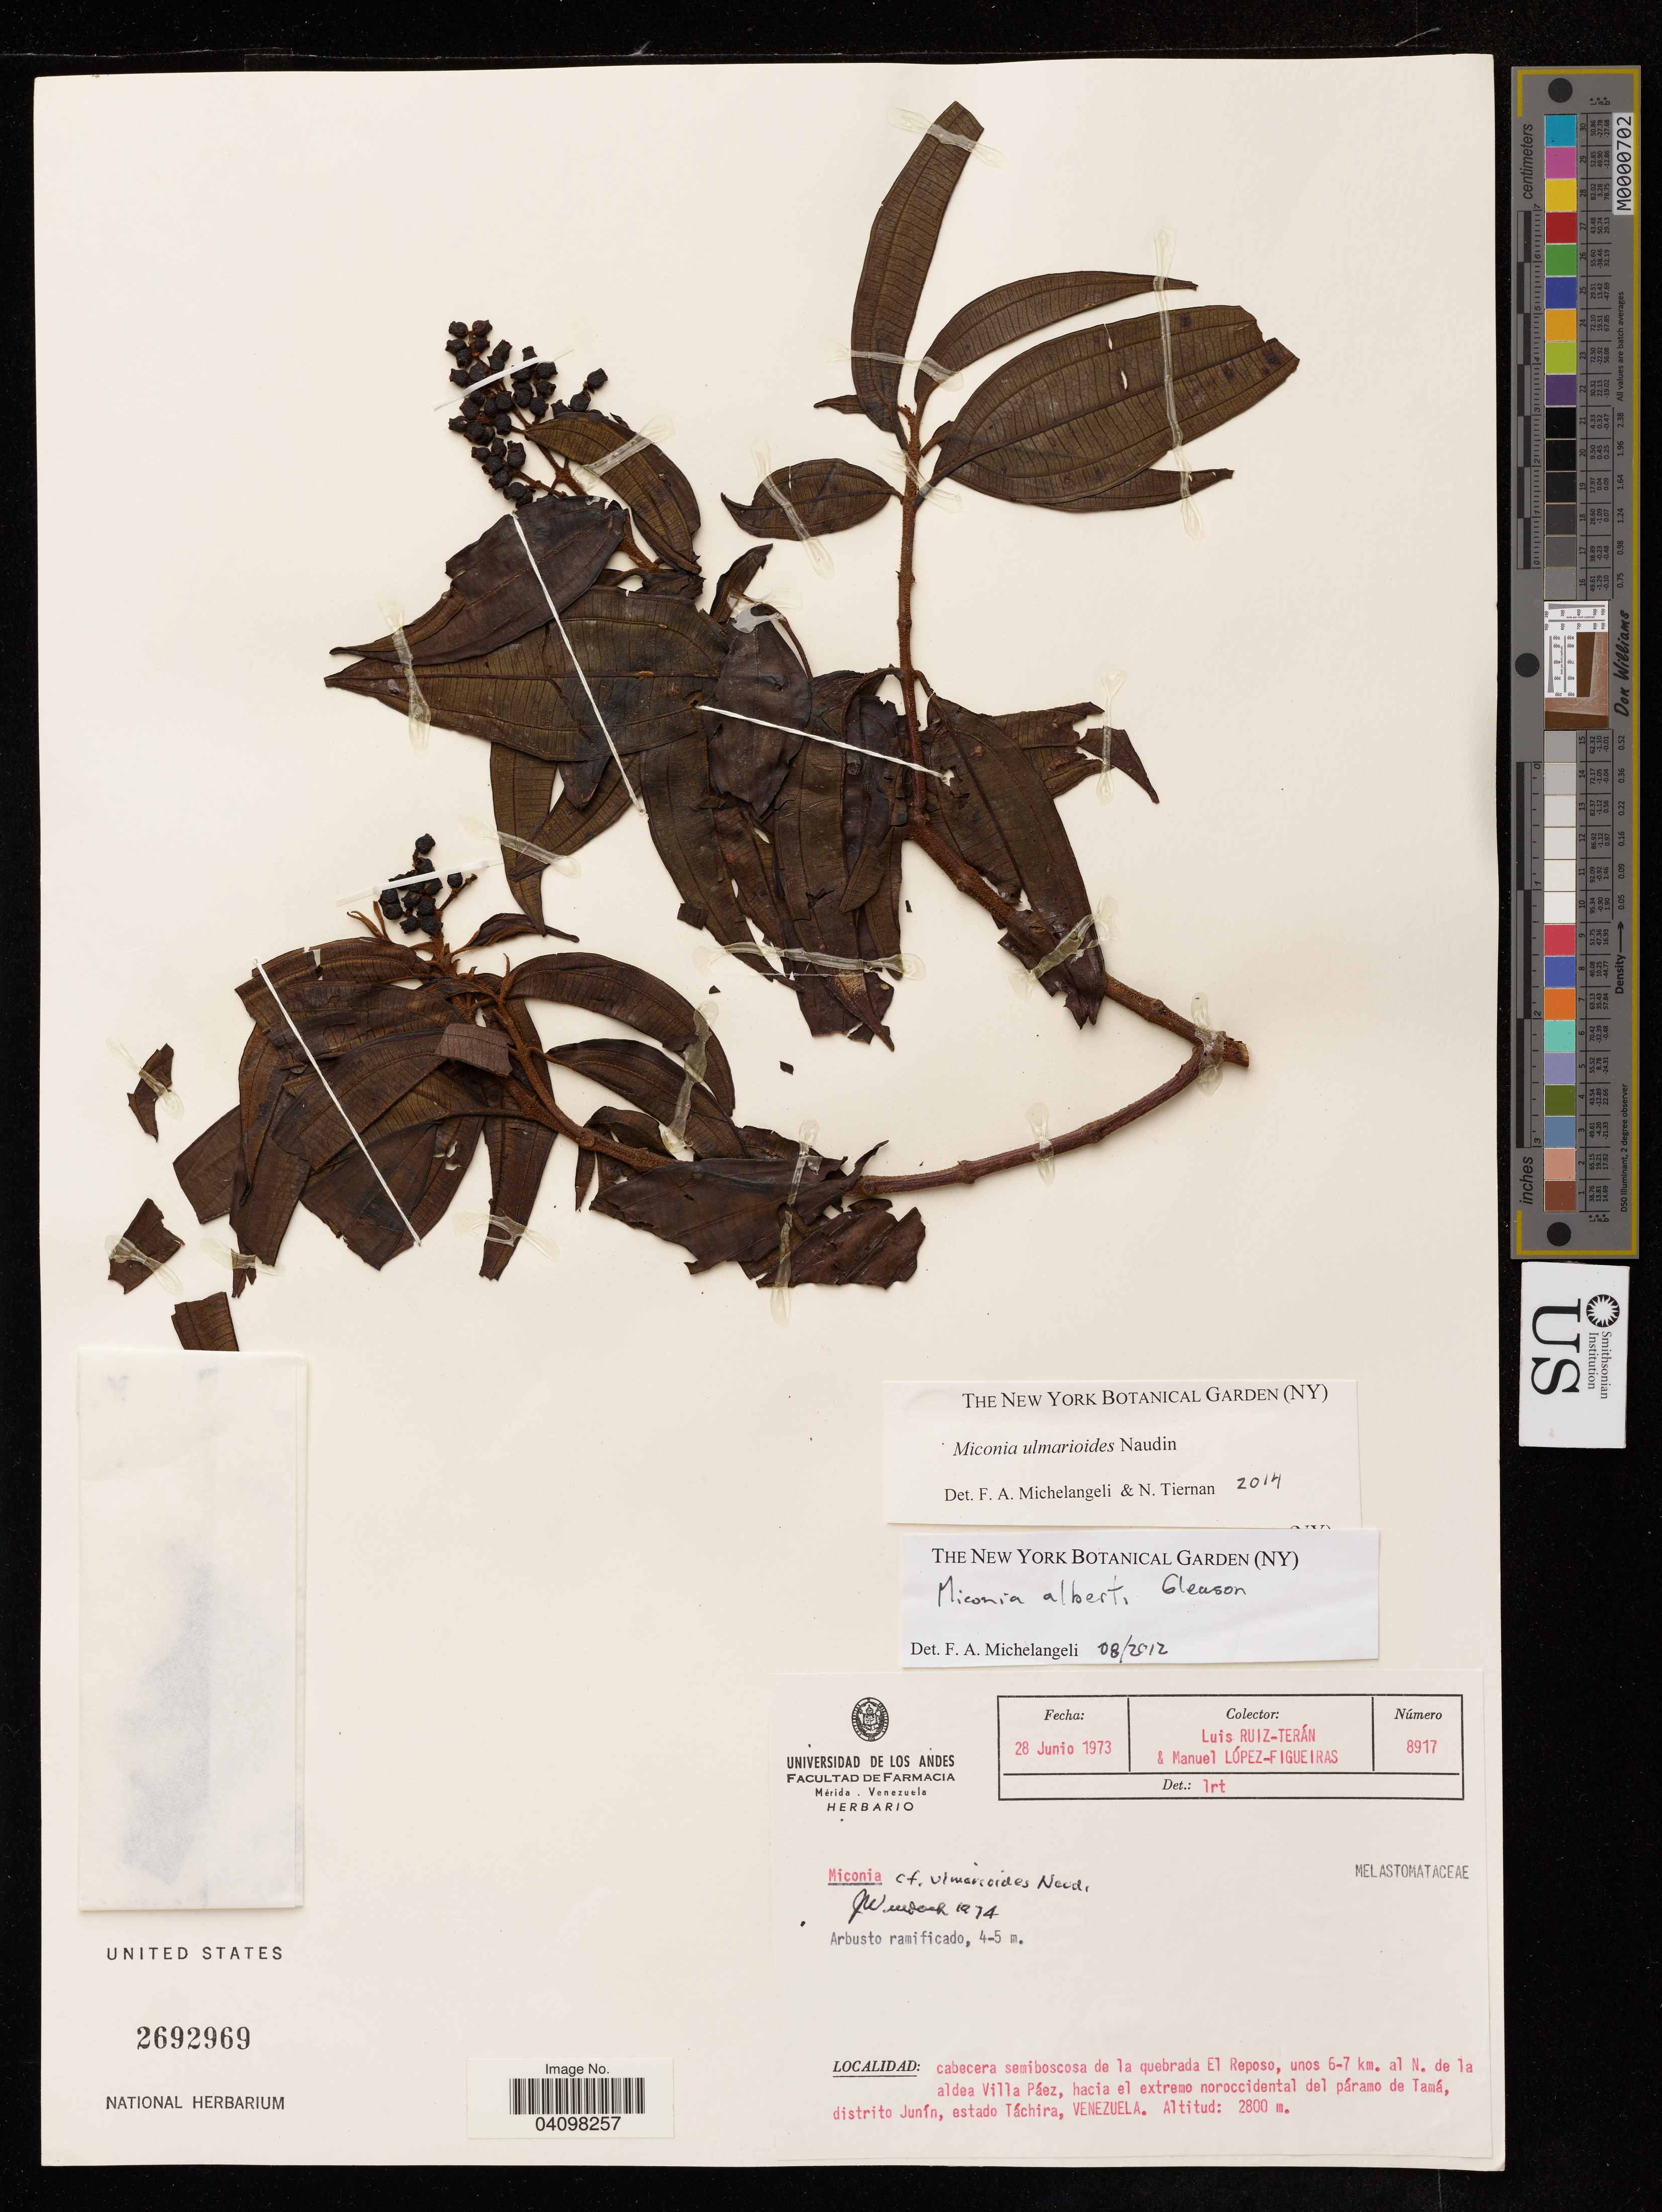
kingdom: Plantae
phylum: Tracheophyta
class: Magnoliopsida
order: Myrtales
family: Melastomataceae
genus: Miconia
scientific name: Miconia ulmarioides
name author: Naudin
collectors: L. E. Ruíz-Terán & M. López Figueiras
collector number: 8917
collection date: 1973-06-28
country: Venezuela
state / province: Tachira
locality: Cabecera semiboscosa de la quebrada El Reposo, unos 6-7 km. al N. de la aldea Villa Páez, hacia el extremo noroccidental del páramo de Tamá, distrito Junín, estado Táchira.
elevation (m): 2800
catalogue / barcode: US 2692969